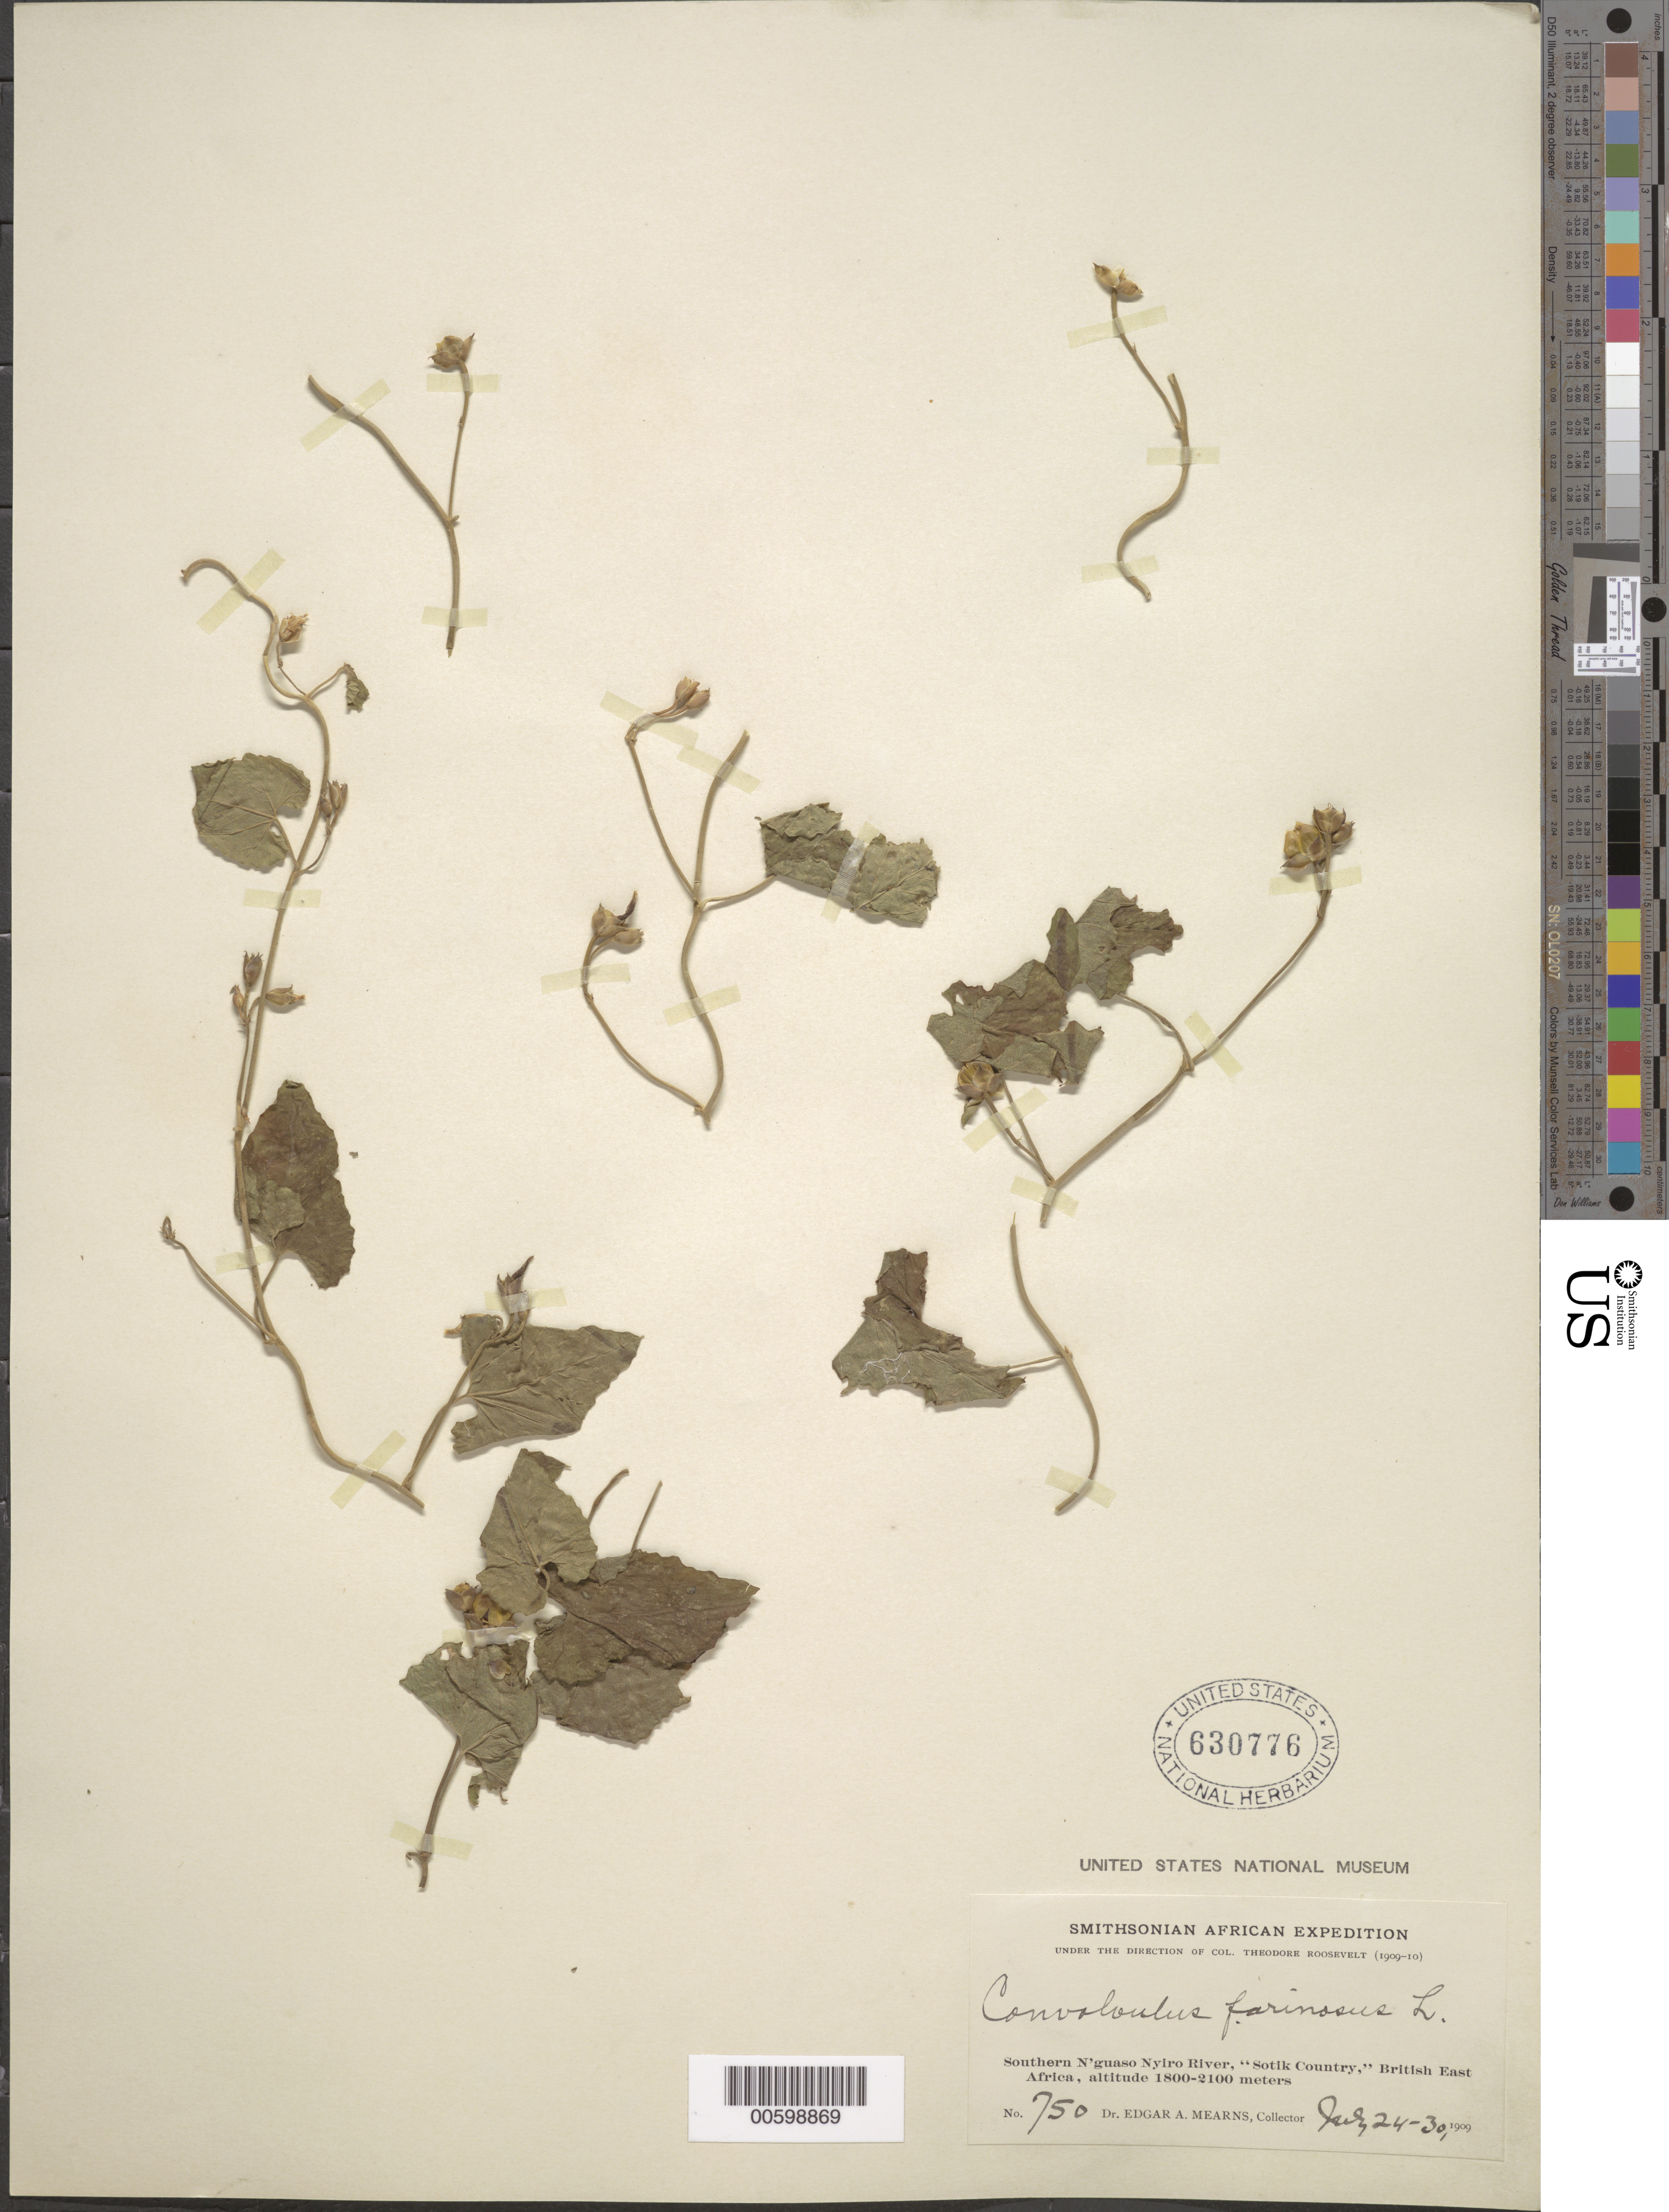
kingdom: Plantae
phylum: Tracheophyta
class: Magnoliopsida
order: Solanales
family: Convolvulaceae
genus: Convolvulus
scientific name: Convolvulus farinosus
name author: L.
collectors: E. A. Mearns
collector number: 750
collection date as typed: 24 Jul 1909 to 30 Jul 1909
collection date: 1909-07-24/1909-07-30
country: Kenya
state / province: Bomet / Narok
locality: Southern N'guaso River, " Sotik Country"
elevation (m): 1800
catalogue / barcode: US 630776